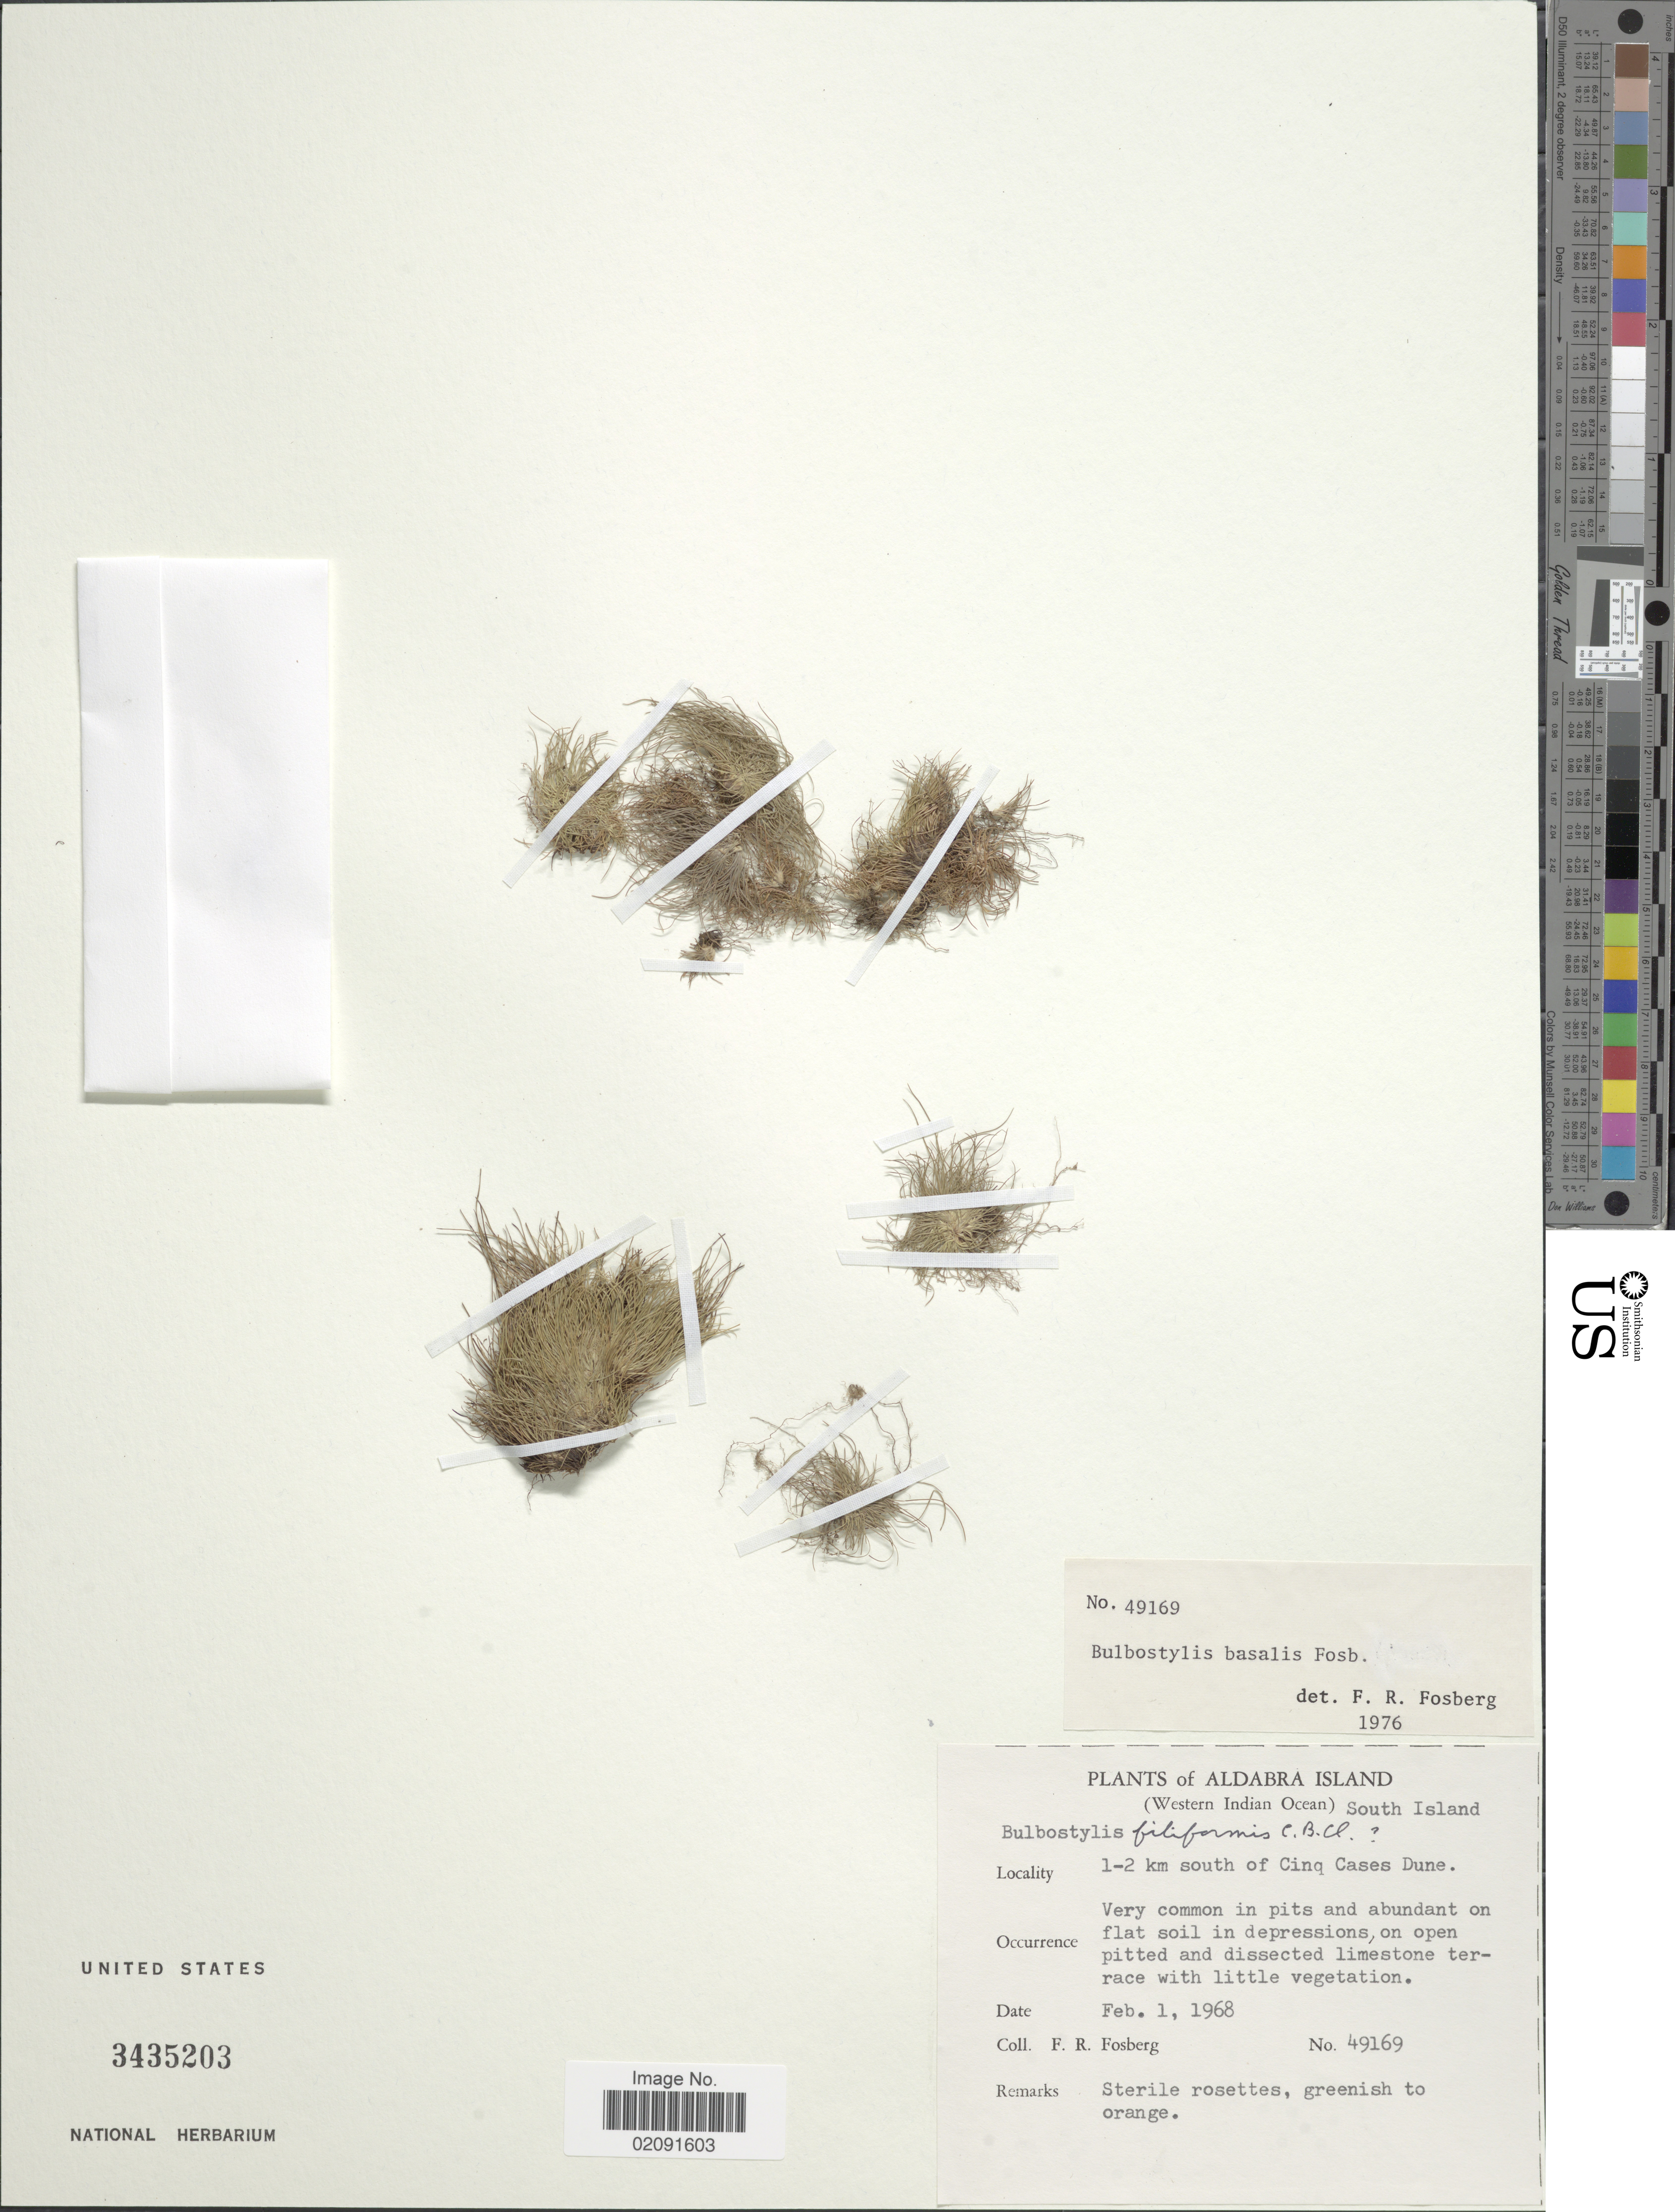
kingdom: Plantae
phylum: Tracheophyta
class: Liliopsida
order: Poales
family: Cyperaceae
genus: Bulbostylis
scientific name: Bulbostylis basalis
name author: Fosberg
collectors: F. R. Fosberg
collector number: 49169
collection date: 1968-02-01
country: Seychelles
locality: South Island. 1-2 km south of Cinq Cases Dune. Aldabra Island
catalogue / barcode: US 3435203